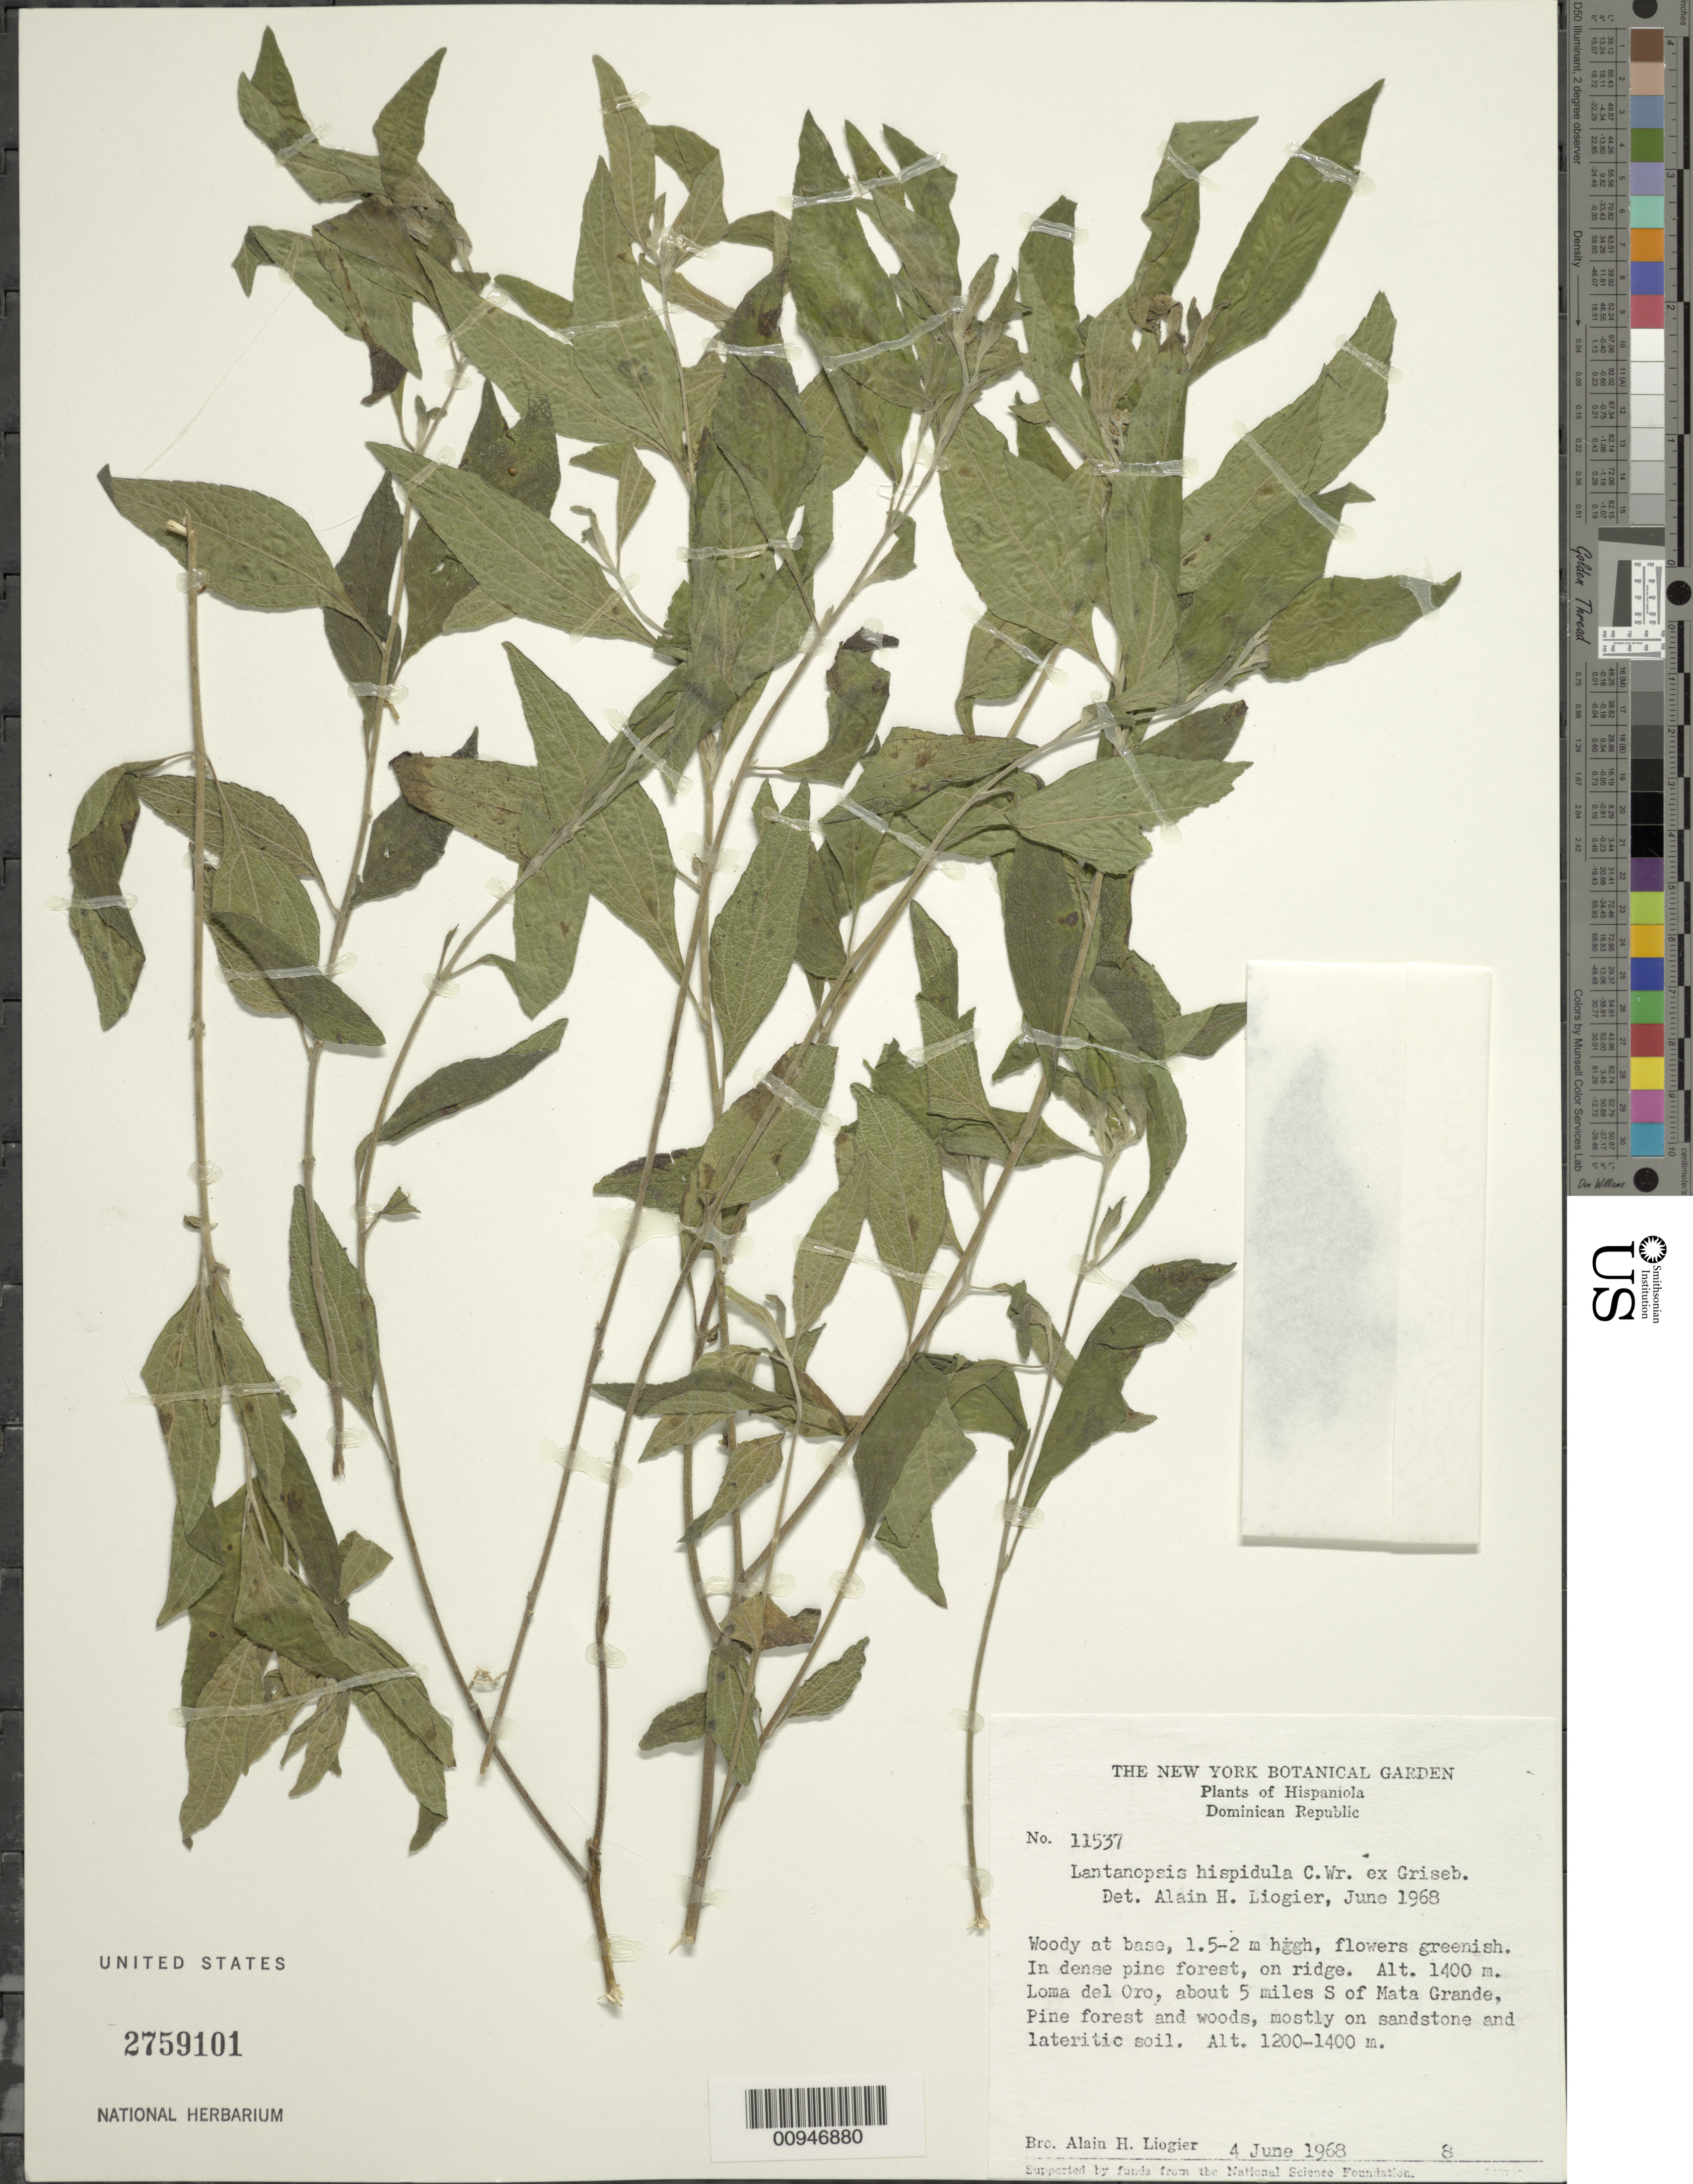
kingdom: Plantae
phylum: Tracheophyta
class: Magnoliopsida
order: Asterales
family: Asteraceae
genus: Lantanopsis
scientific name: Lantanopsis hispidula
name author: C. Wright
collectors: A. H. Liogier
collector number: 11537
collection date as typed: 04 Jun 1968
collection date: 1968-06-04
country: Dominican Republic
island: Hispaniola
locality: Loma del Oro, about 5 miles S of Mata Grande, Pine forest and woods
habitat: In dense pine forest, on ridge, mostly on sandstone and lateritic soil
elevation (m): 1200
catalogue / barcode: US 2759101